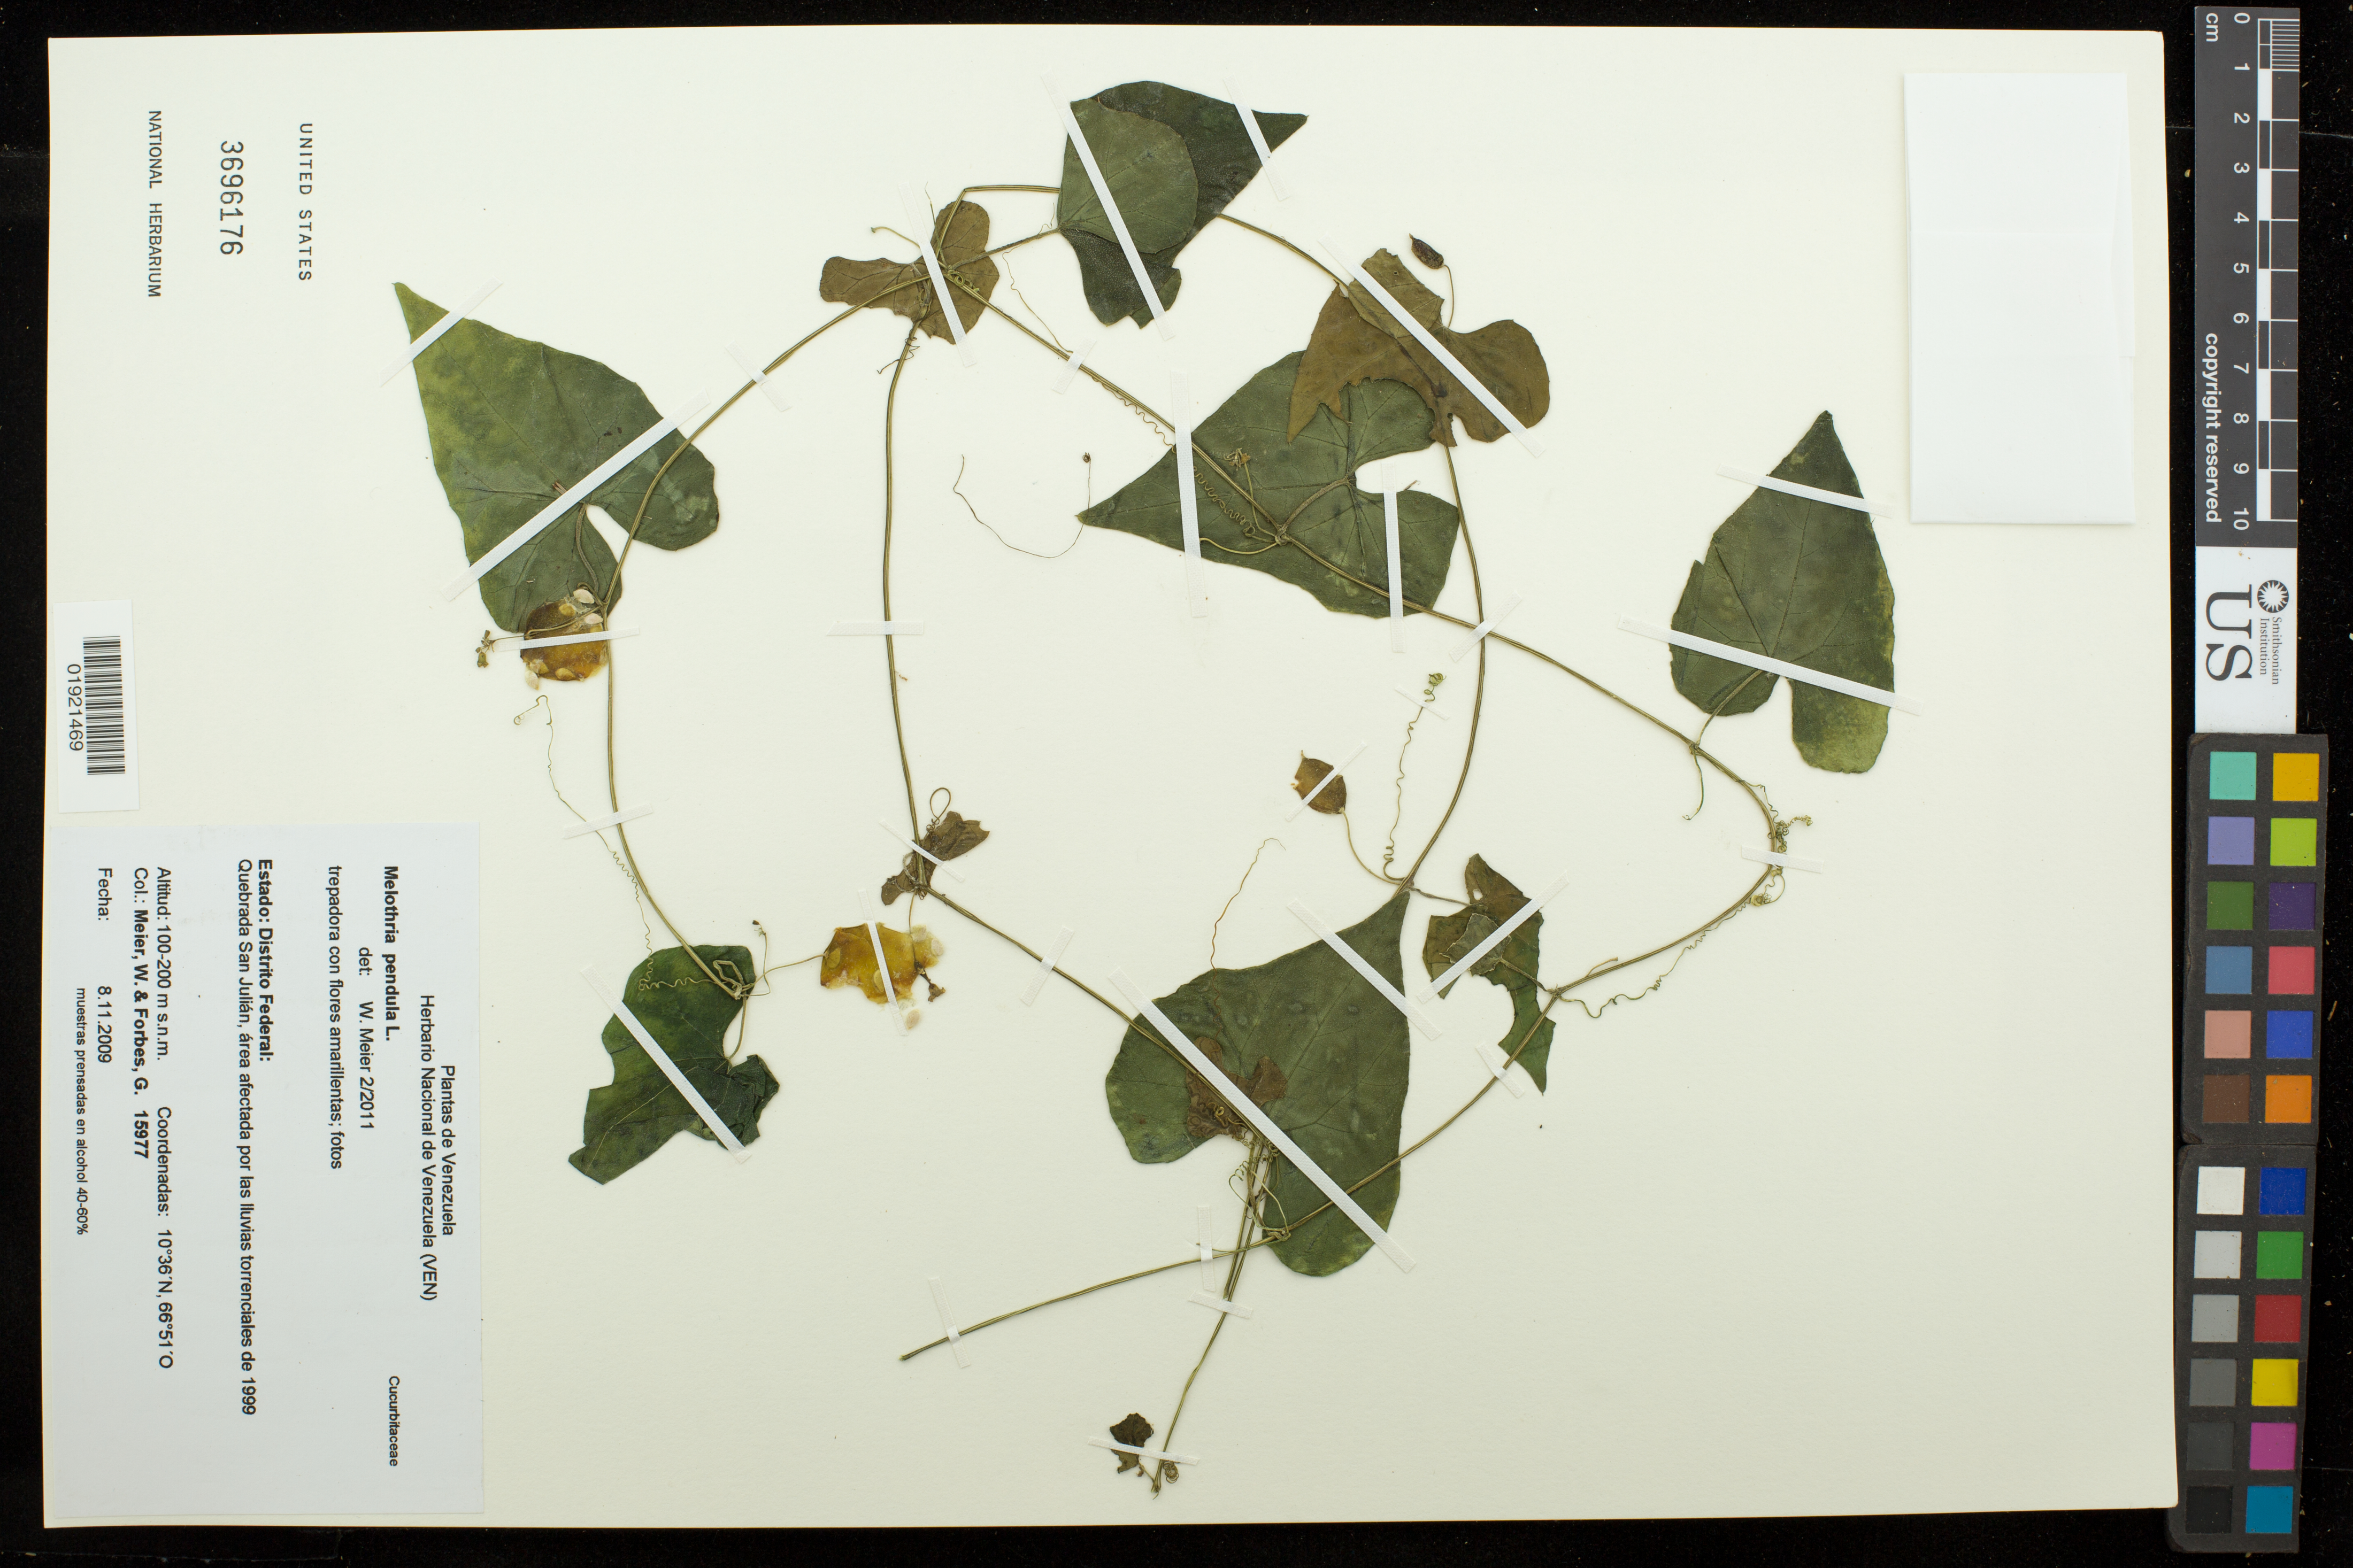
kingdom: Plantae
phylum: Tracheophyta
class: Magnoliopsida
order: Cucurbitales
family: Cucurbitaceae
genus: Melothria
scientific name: Melothria pendula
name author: L.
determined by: Meier, Winfried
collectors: W. Meier & G. Forbes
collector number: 15977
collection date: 2009-11-08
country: Venezuela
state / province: Distrito Federal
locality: Quebrada San Julian, area afectada por las lluvias torrenciales de 1999.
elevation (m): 100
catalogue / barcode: US 3696176